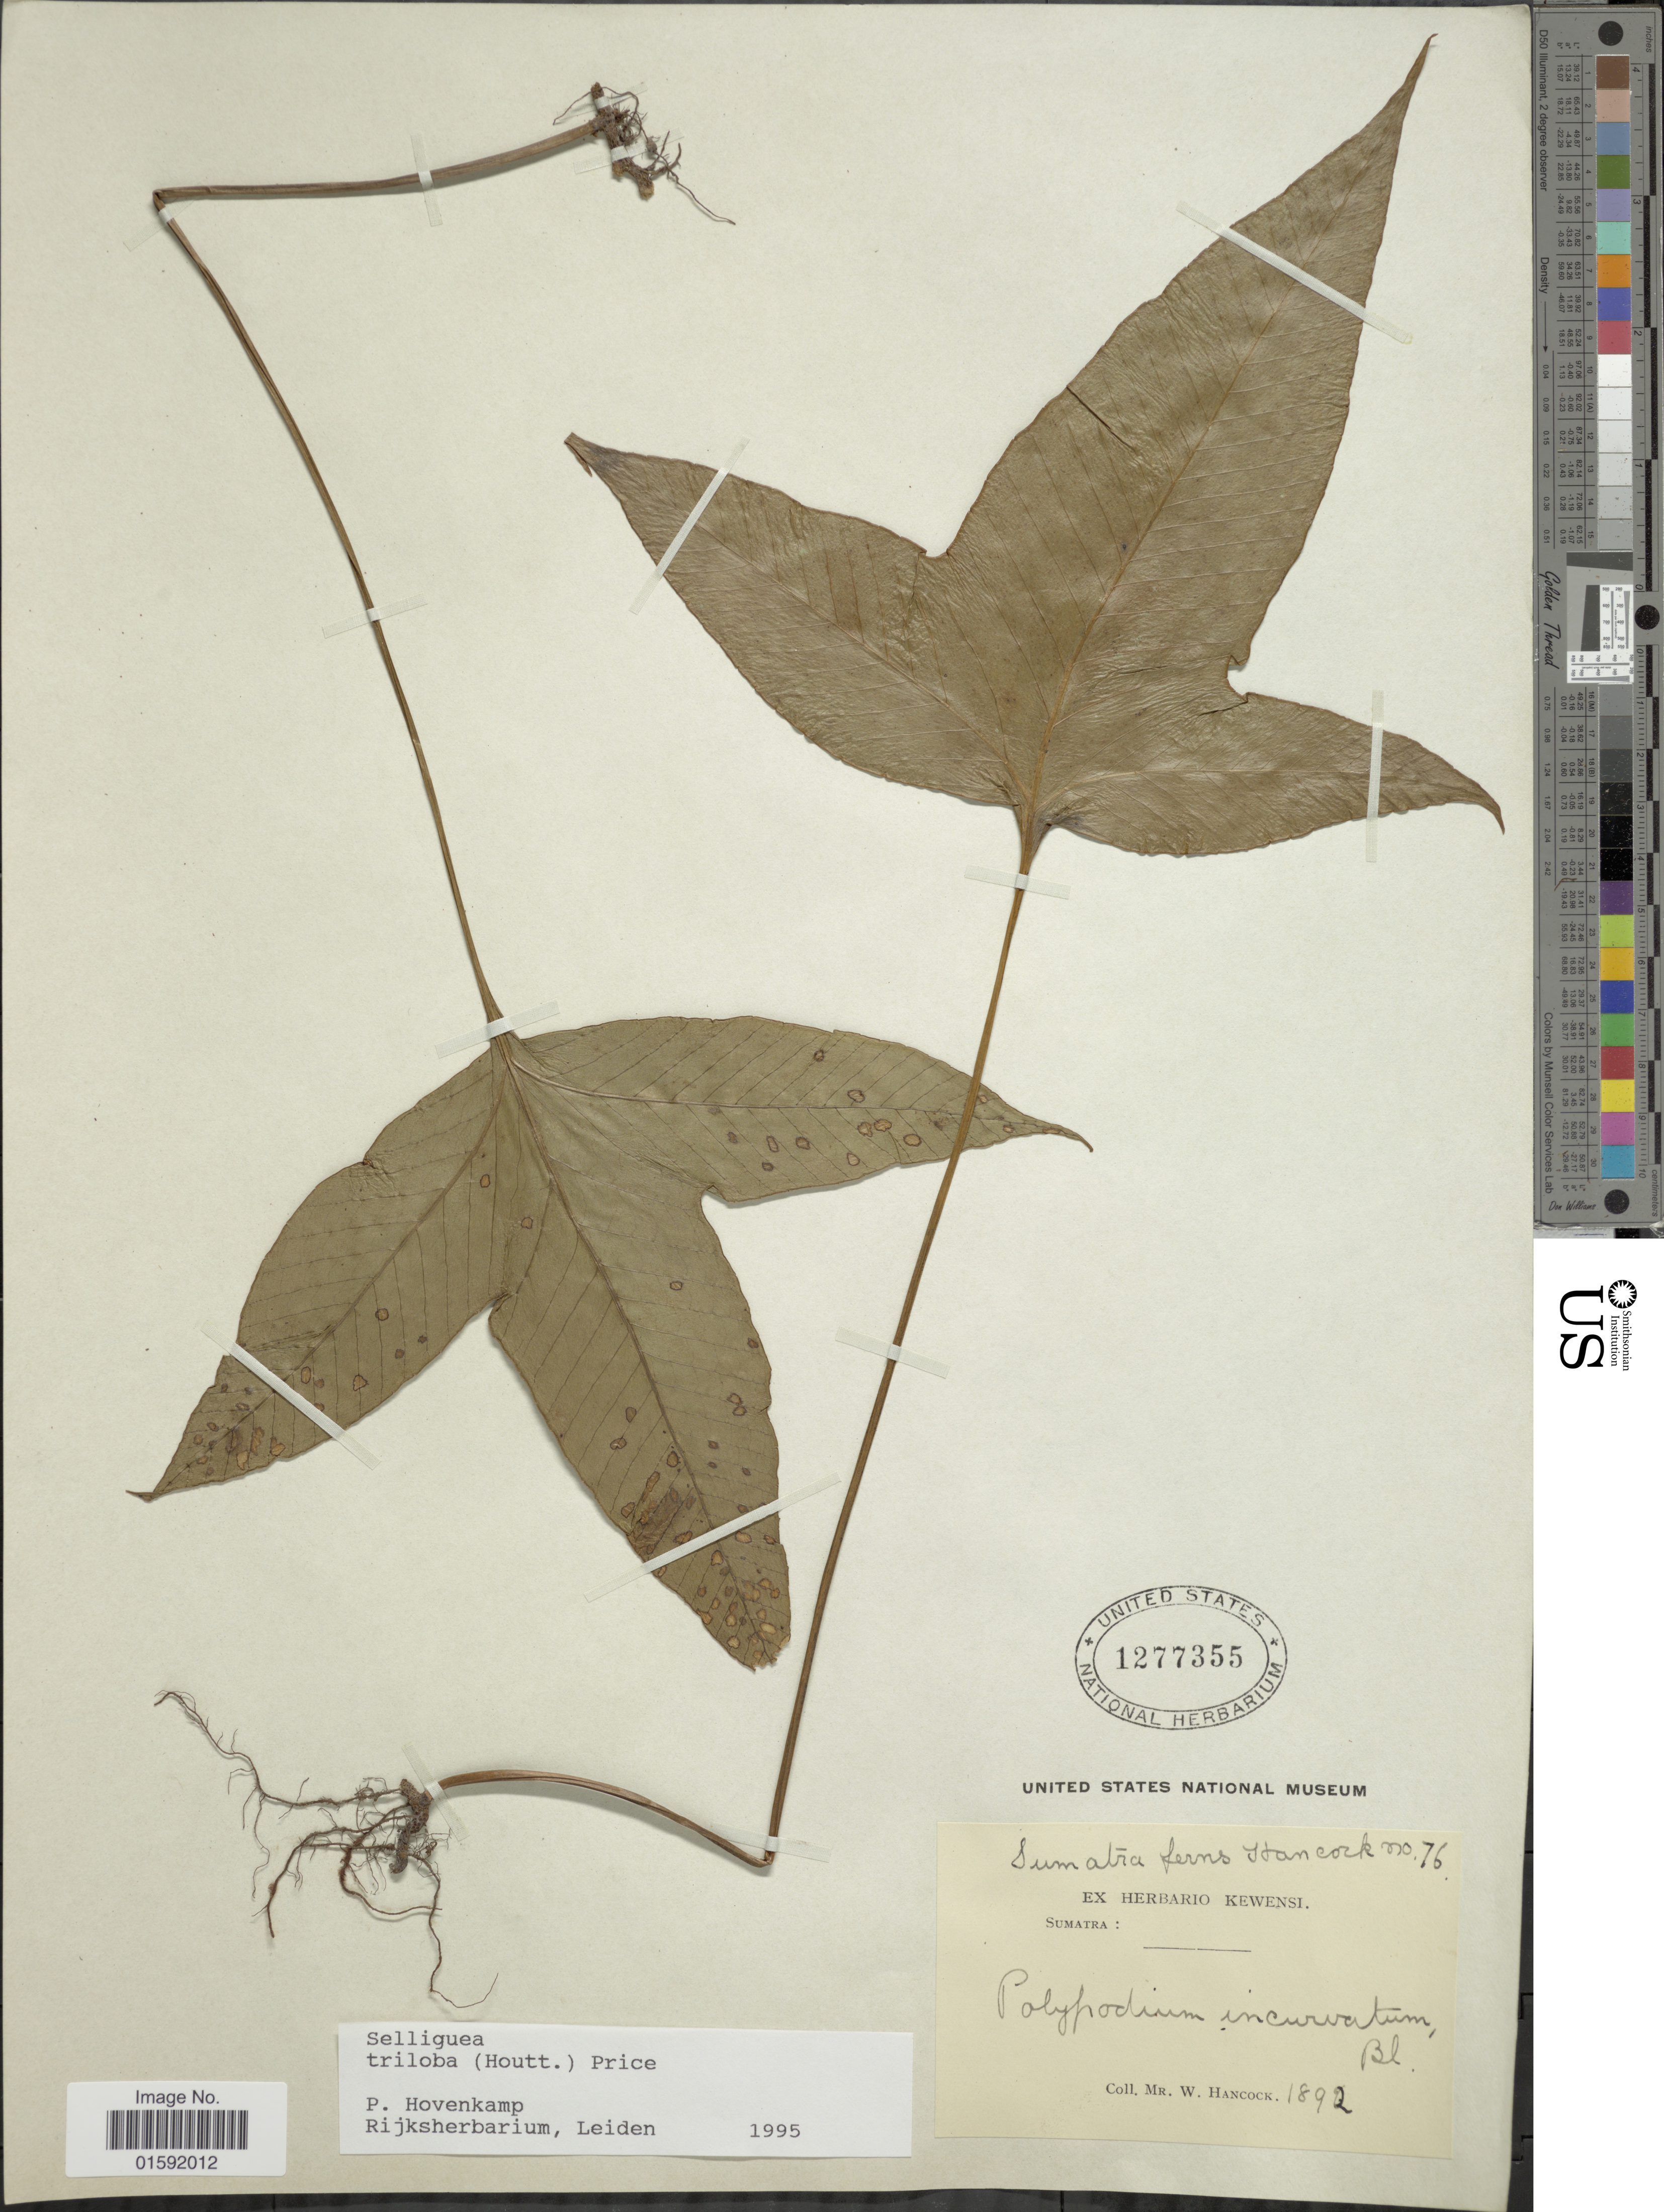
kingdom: Plantae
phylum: Tracheophyta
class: Polypodiopsida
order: Polypodiales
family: Polypodiaceae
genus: Selliguea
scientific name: Selliguea triloba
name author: (Houtt.) M.G. Price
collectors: W. Hancock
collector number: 76?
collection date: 1892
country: Indonesia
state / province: Sumatra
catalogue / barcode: US 1277355